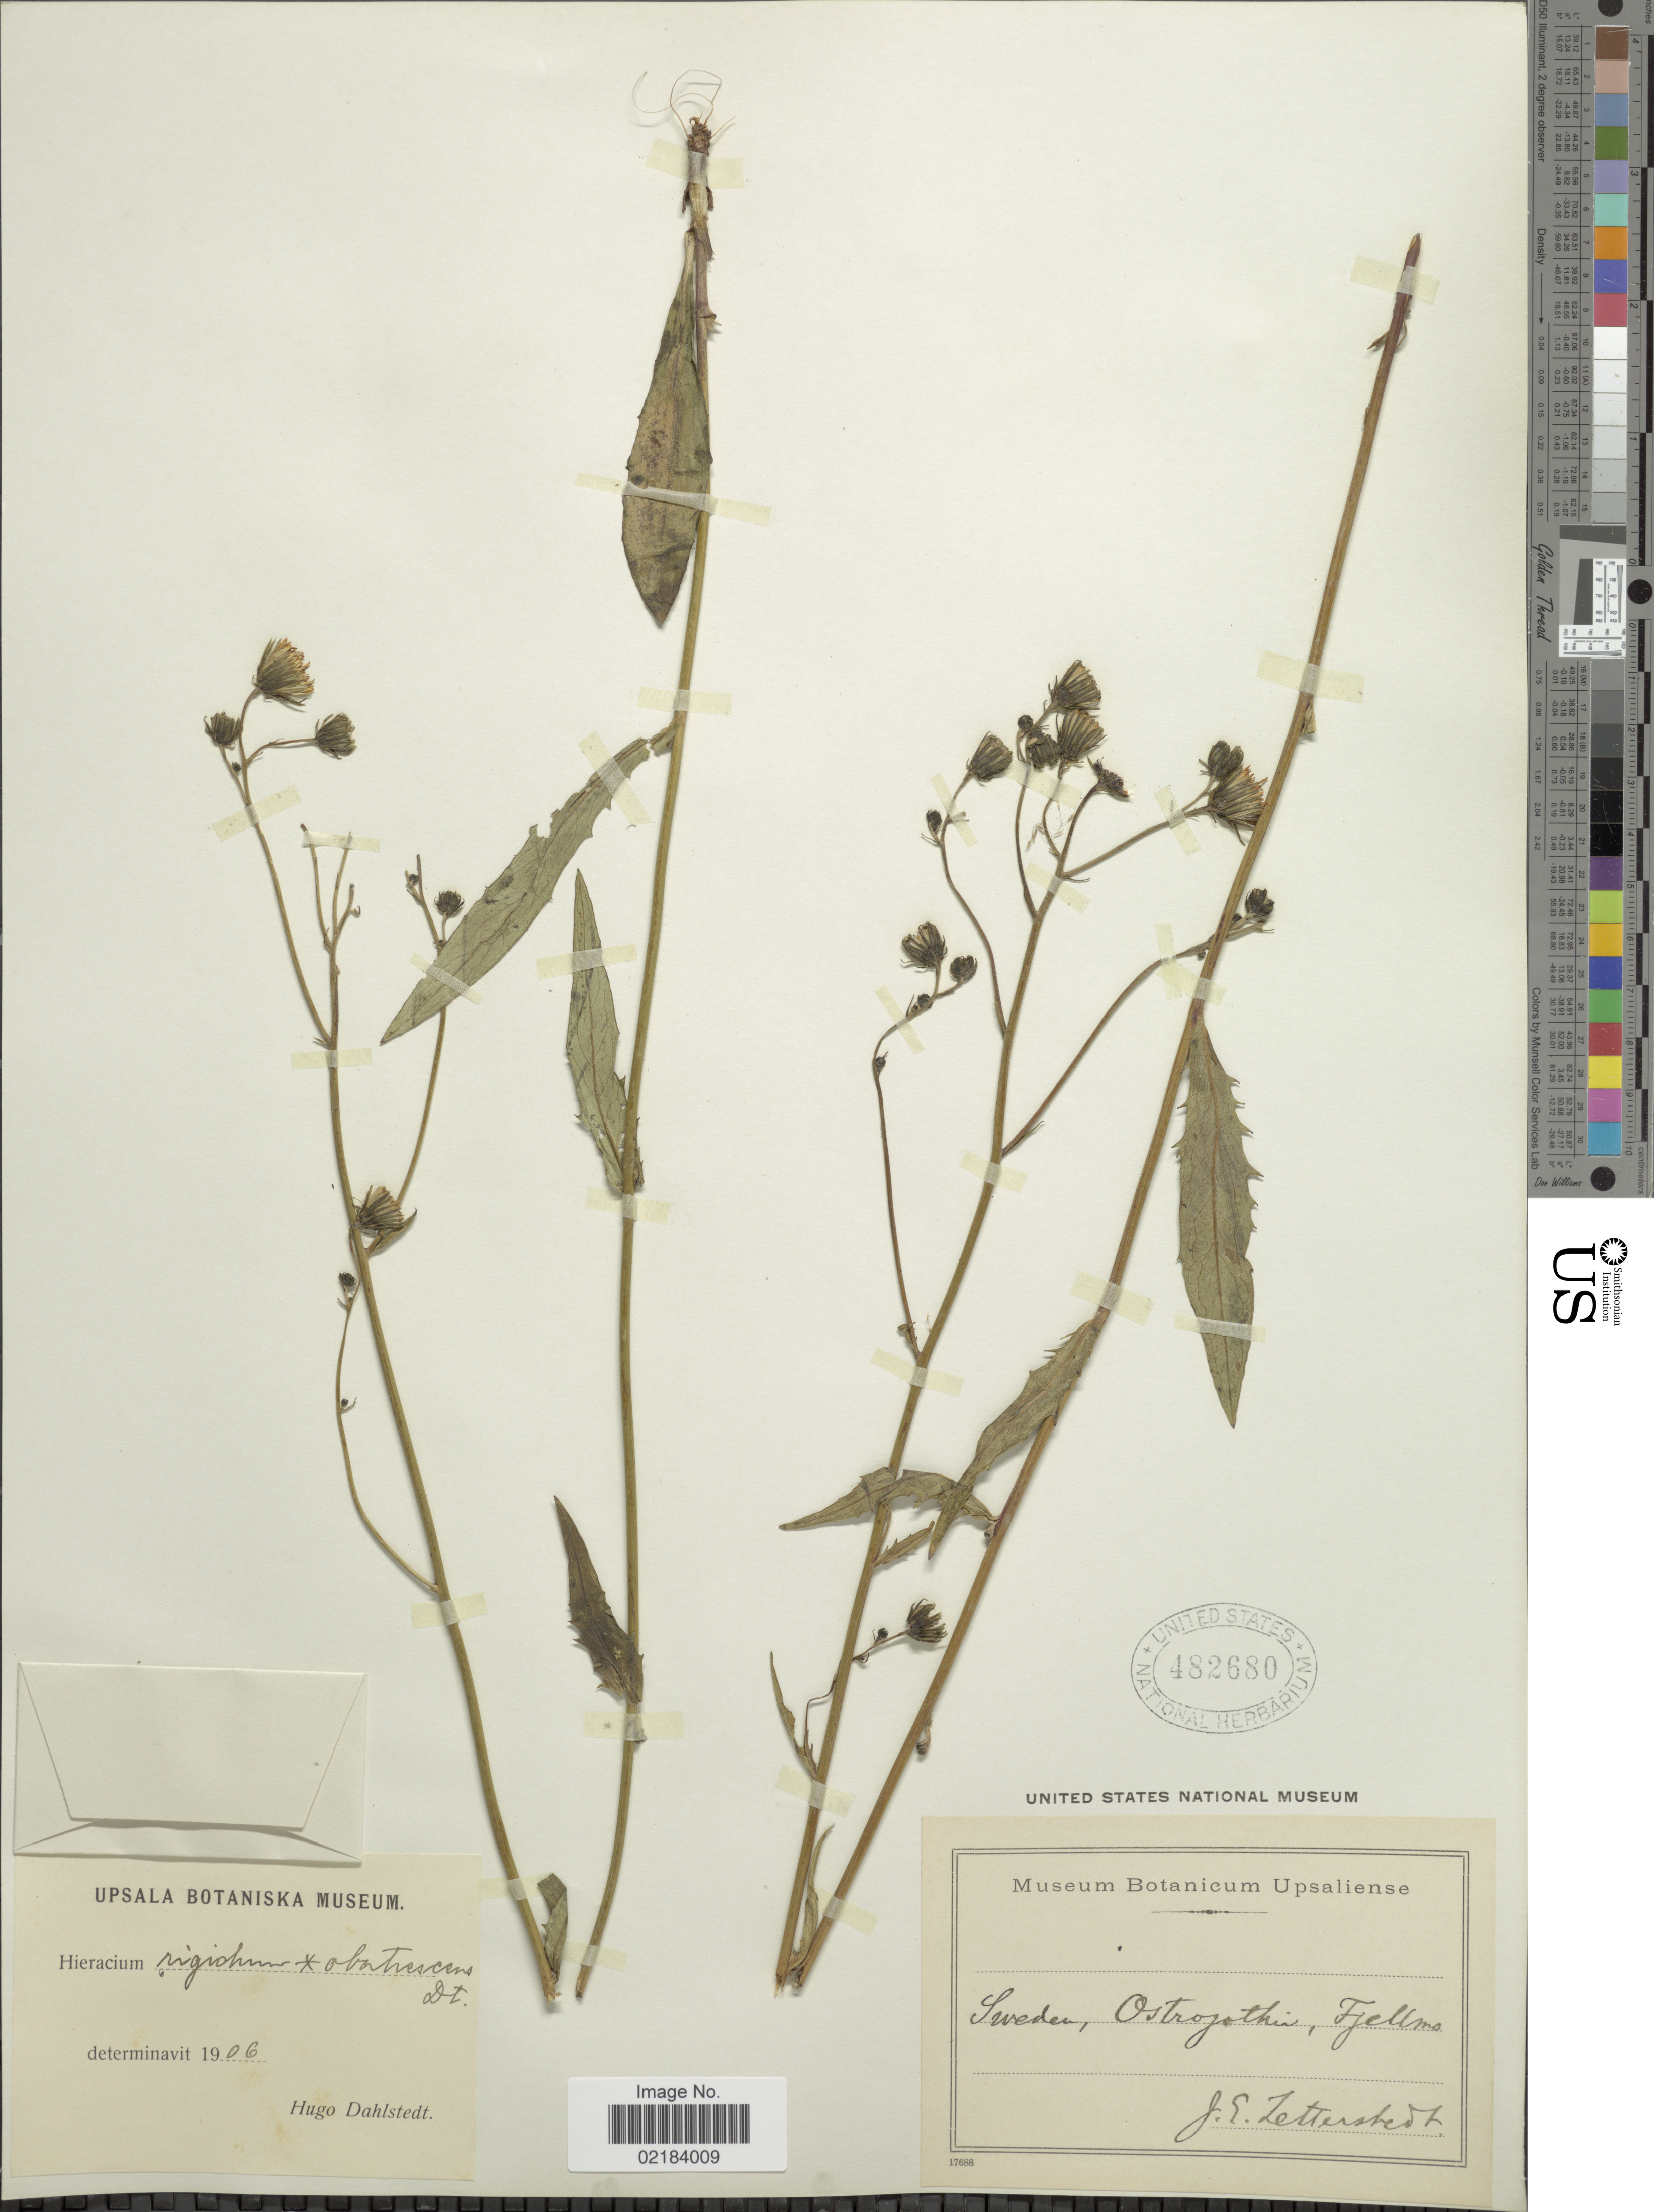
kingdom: Plantae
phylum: Tracheophyta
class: Magnoliopsida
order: Asterales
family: Asteraceae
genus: Hieracium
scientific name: Hieracium rigidum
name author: Hartm.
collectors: J.E. Zetterstedt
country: Sweden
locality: Ostrogothia, Fjellmo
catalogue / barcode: US 482680